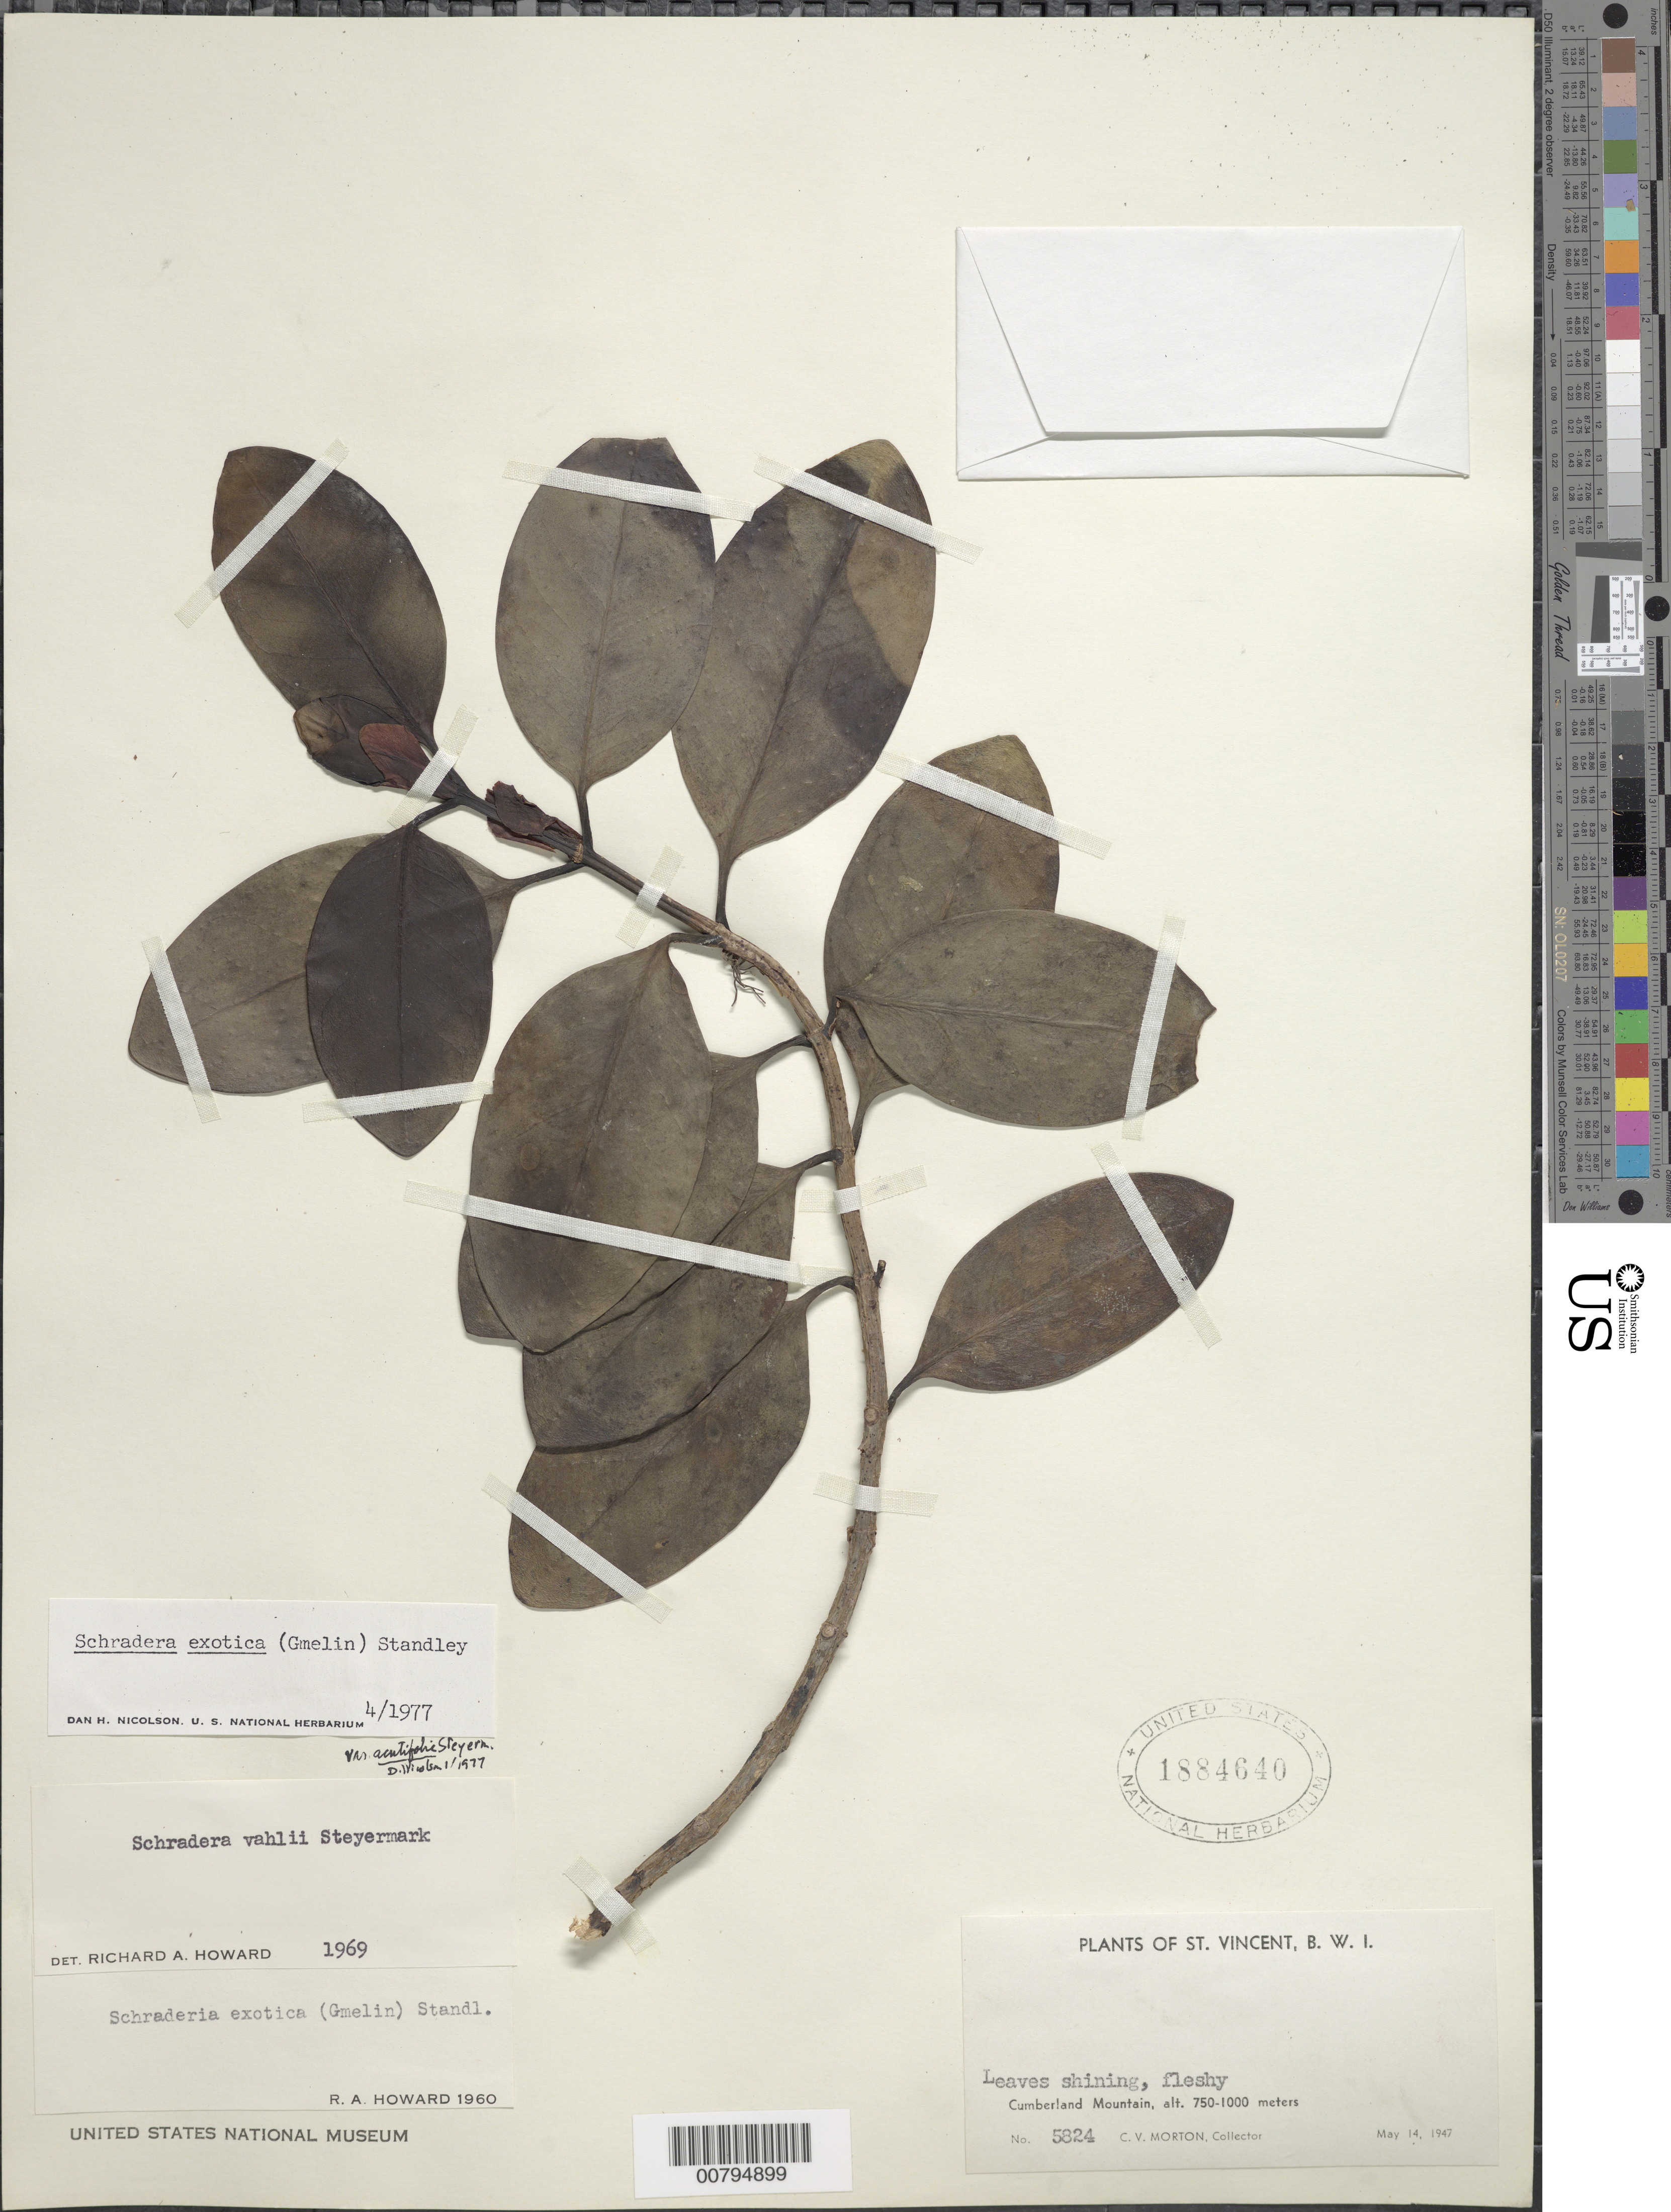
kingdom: Plantae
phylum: Tracheophyta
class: Magnoliopsida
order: Gentianales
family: Rubiaceae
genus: Schradera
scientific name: Schradera exotica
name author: (J.F. Gmel.) Standl.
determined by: Nicolson, Dan H.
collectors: C. V. Morton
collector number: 5824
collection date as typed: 14 May 1947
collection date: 1947-05-14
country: St. Vincent - Grenadines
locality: Cumberland Mountains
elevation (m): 750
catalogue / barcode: US 1884640